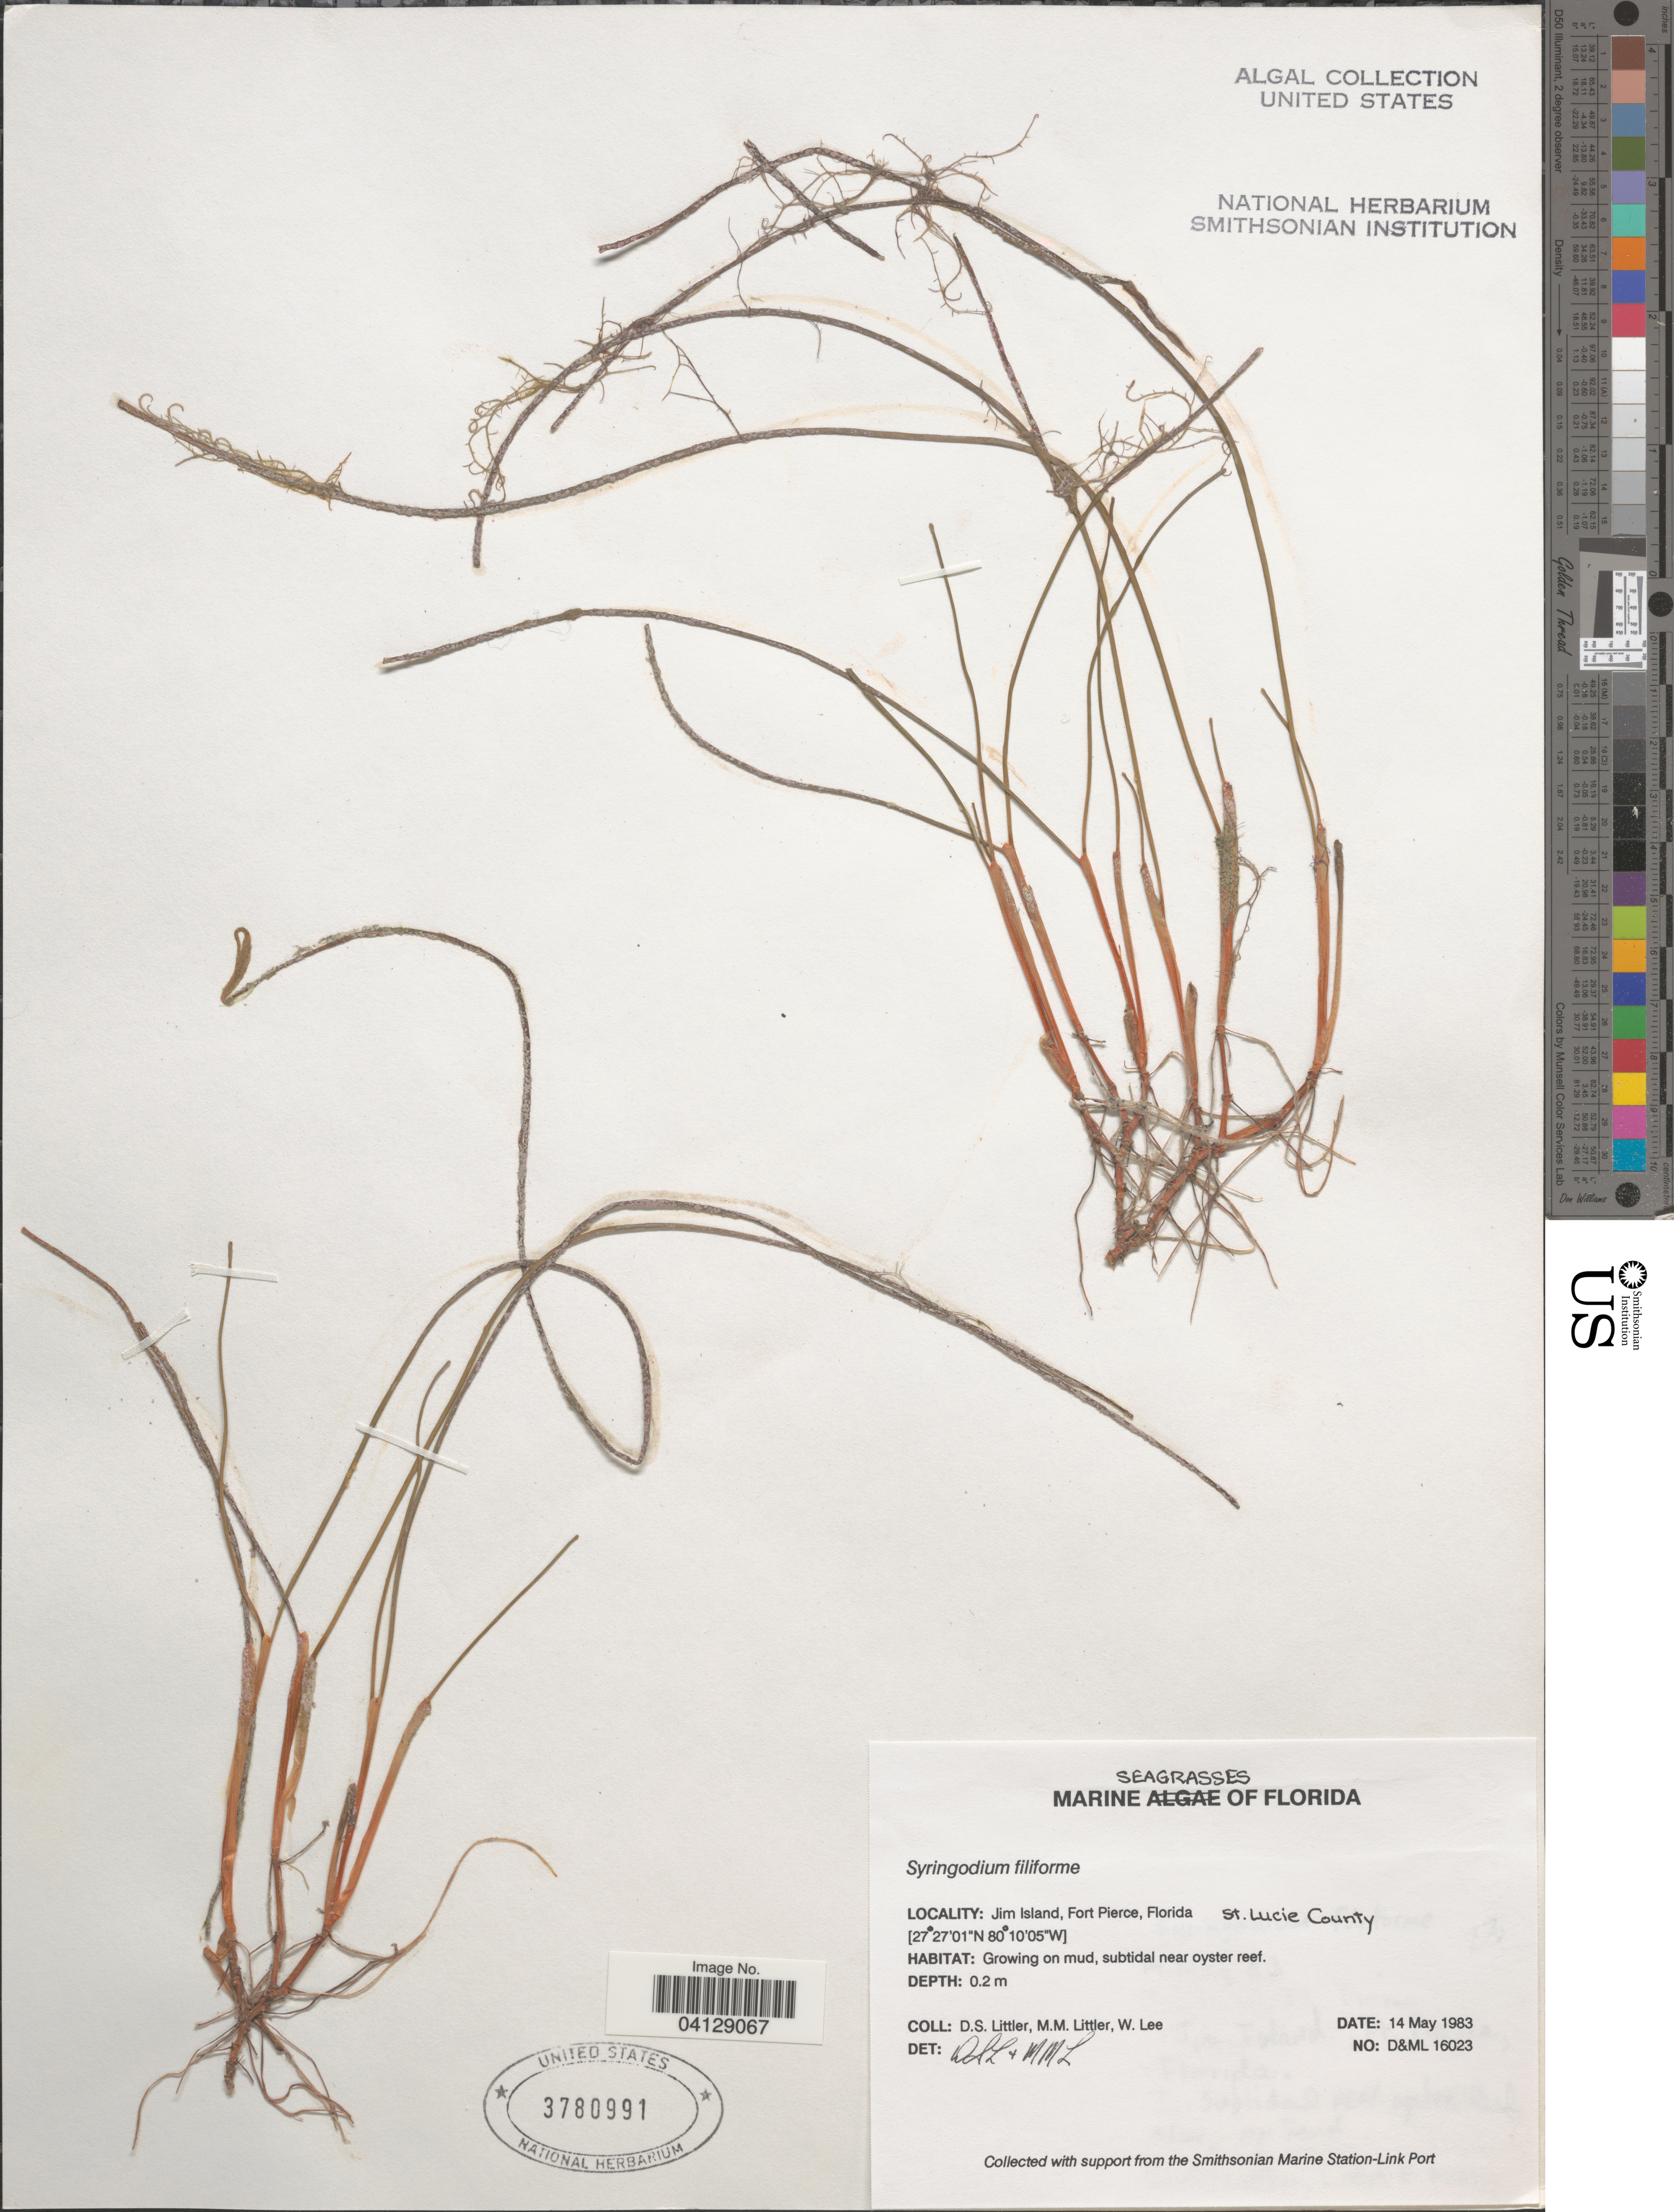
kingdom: Plantae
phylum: Tracheophyta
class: Liliopsida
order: Alismatales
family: Cymodoceaceae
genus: Syringodium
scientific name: Syringodium filiforme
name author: Kütz.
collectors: D. S. Littler & W. Lee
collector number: D&ML16023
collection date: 1983-05-14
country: United States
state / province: Florida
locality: Jim Island, Fort Pierce. St. Lucie County.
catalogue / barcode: US 3780991